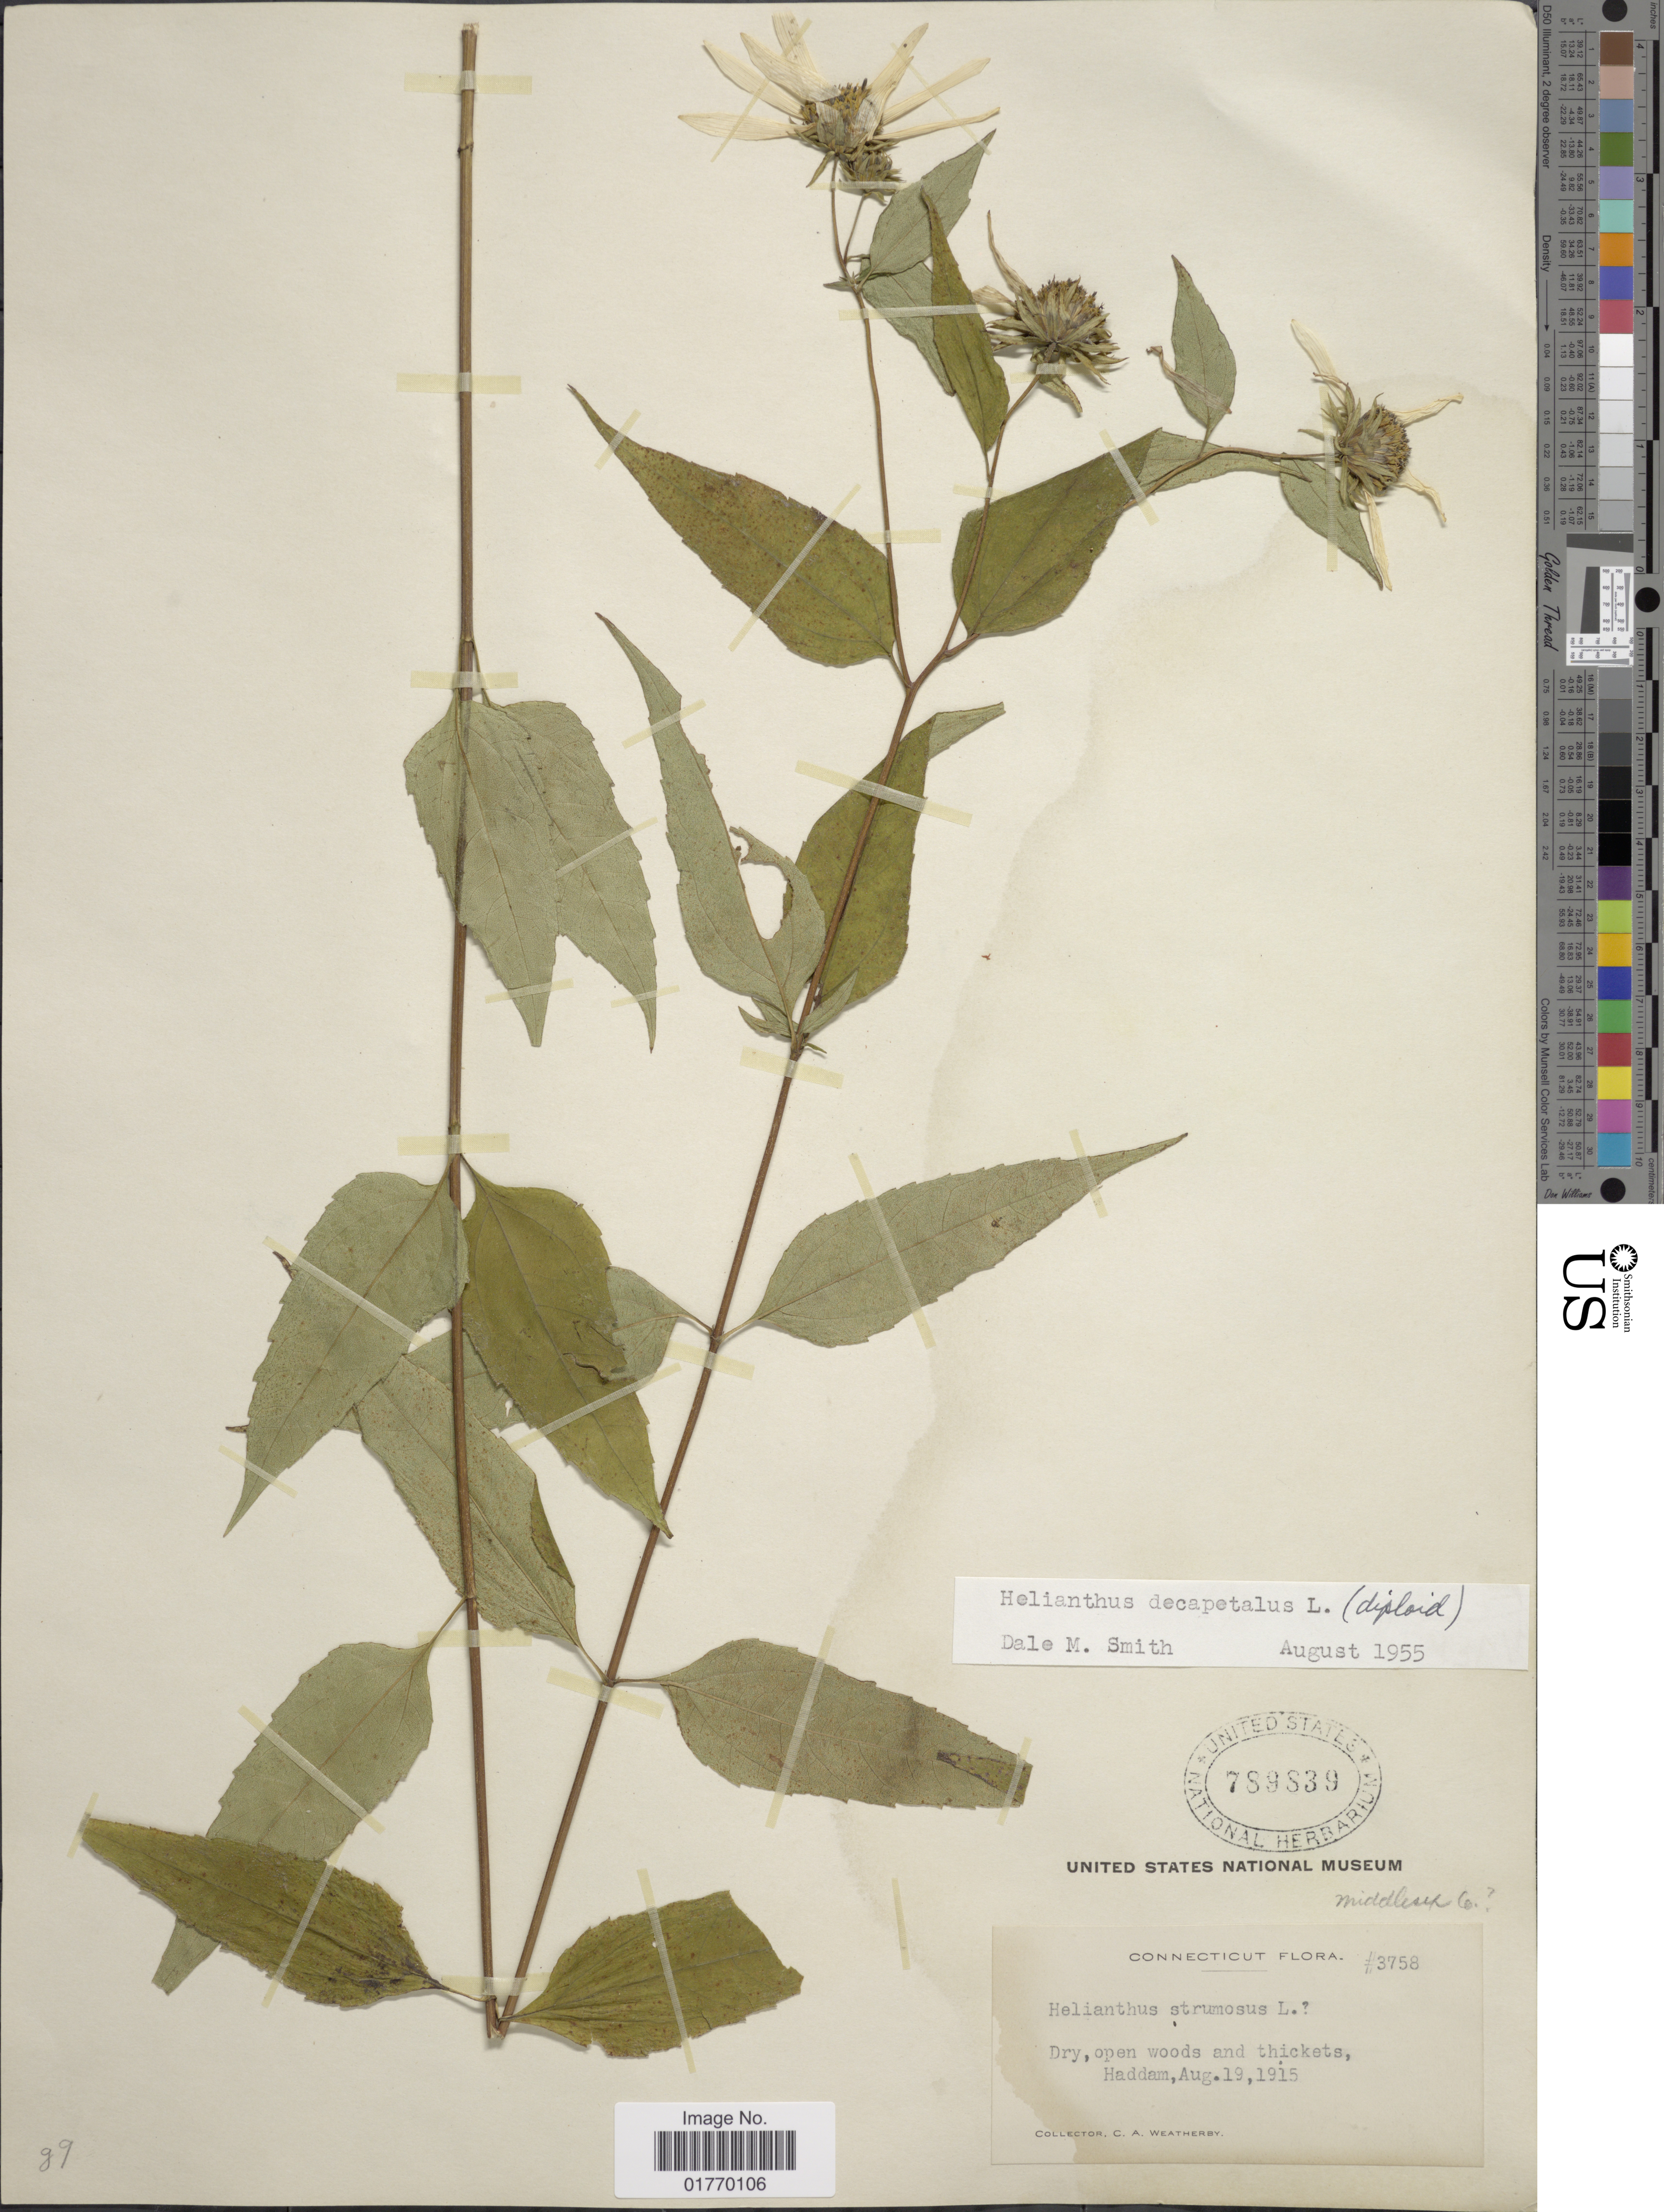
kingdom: Plantae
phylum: Tracheophyta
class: Magnoliopsida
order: Asterales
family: Asteraceae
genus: Helianthus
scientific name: Helianthus decapetalus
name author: L.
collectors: C. A. Weatherby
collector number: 3758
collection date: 1915-08-19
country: United States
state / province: Connecticut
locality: Haddam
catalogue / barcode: US 789839